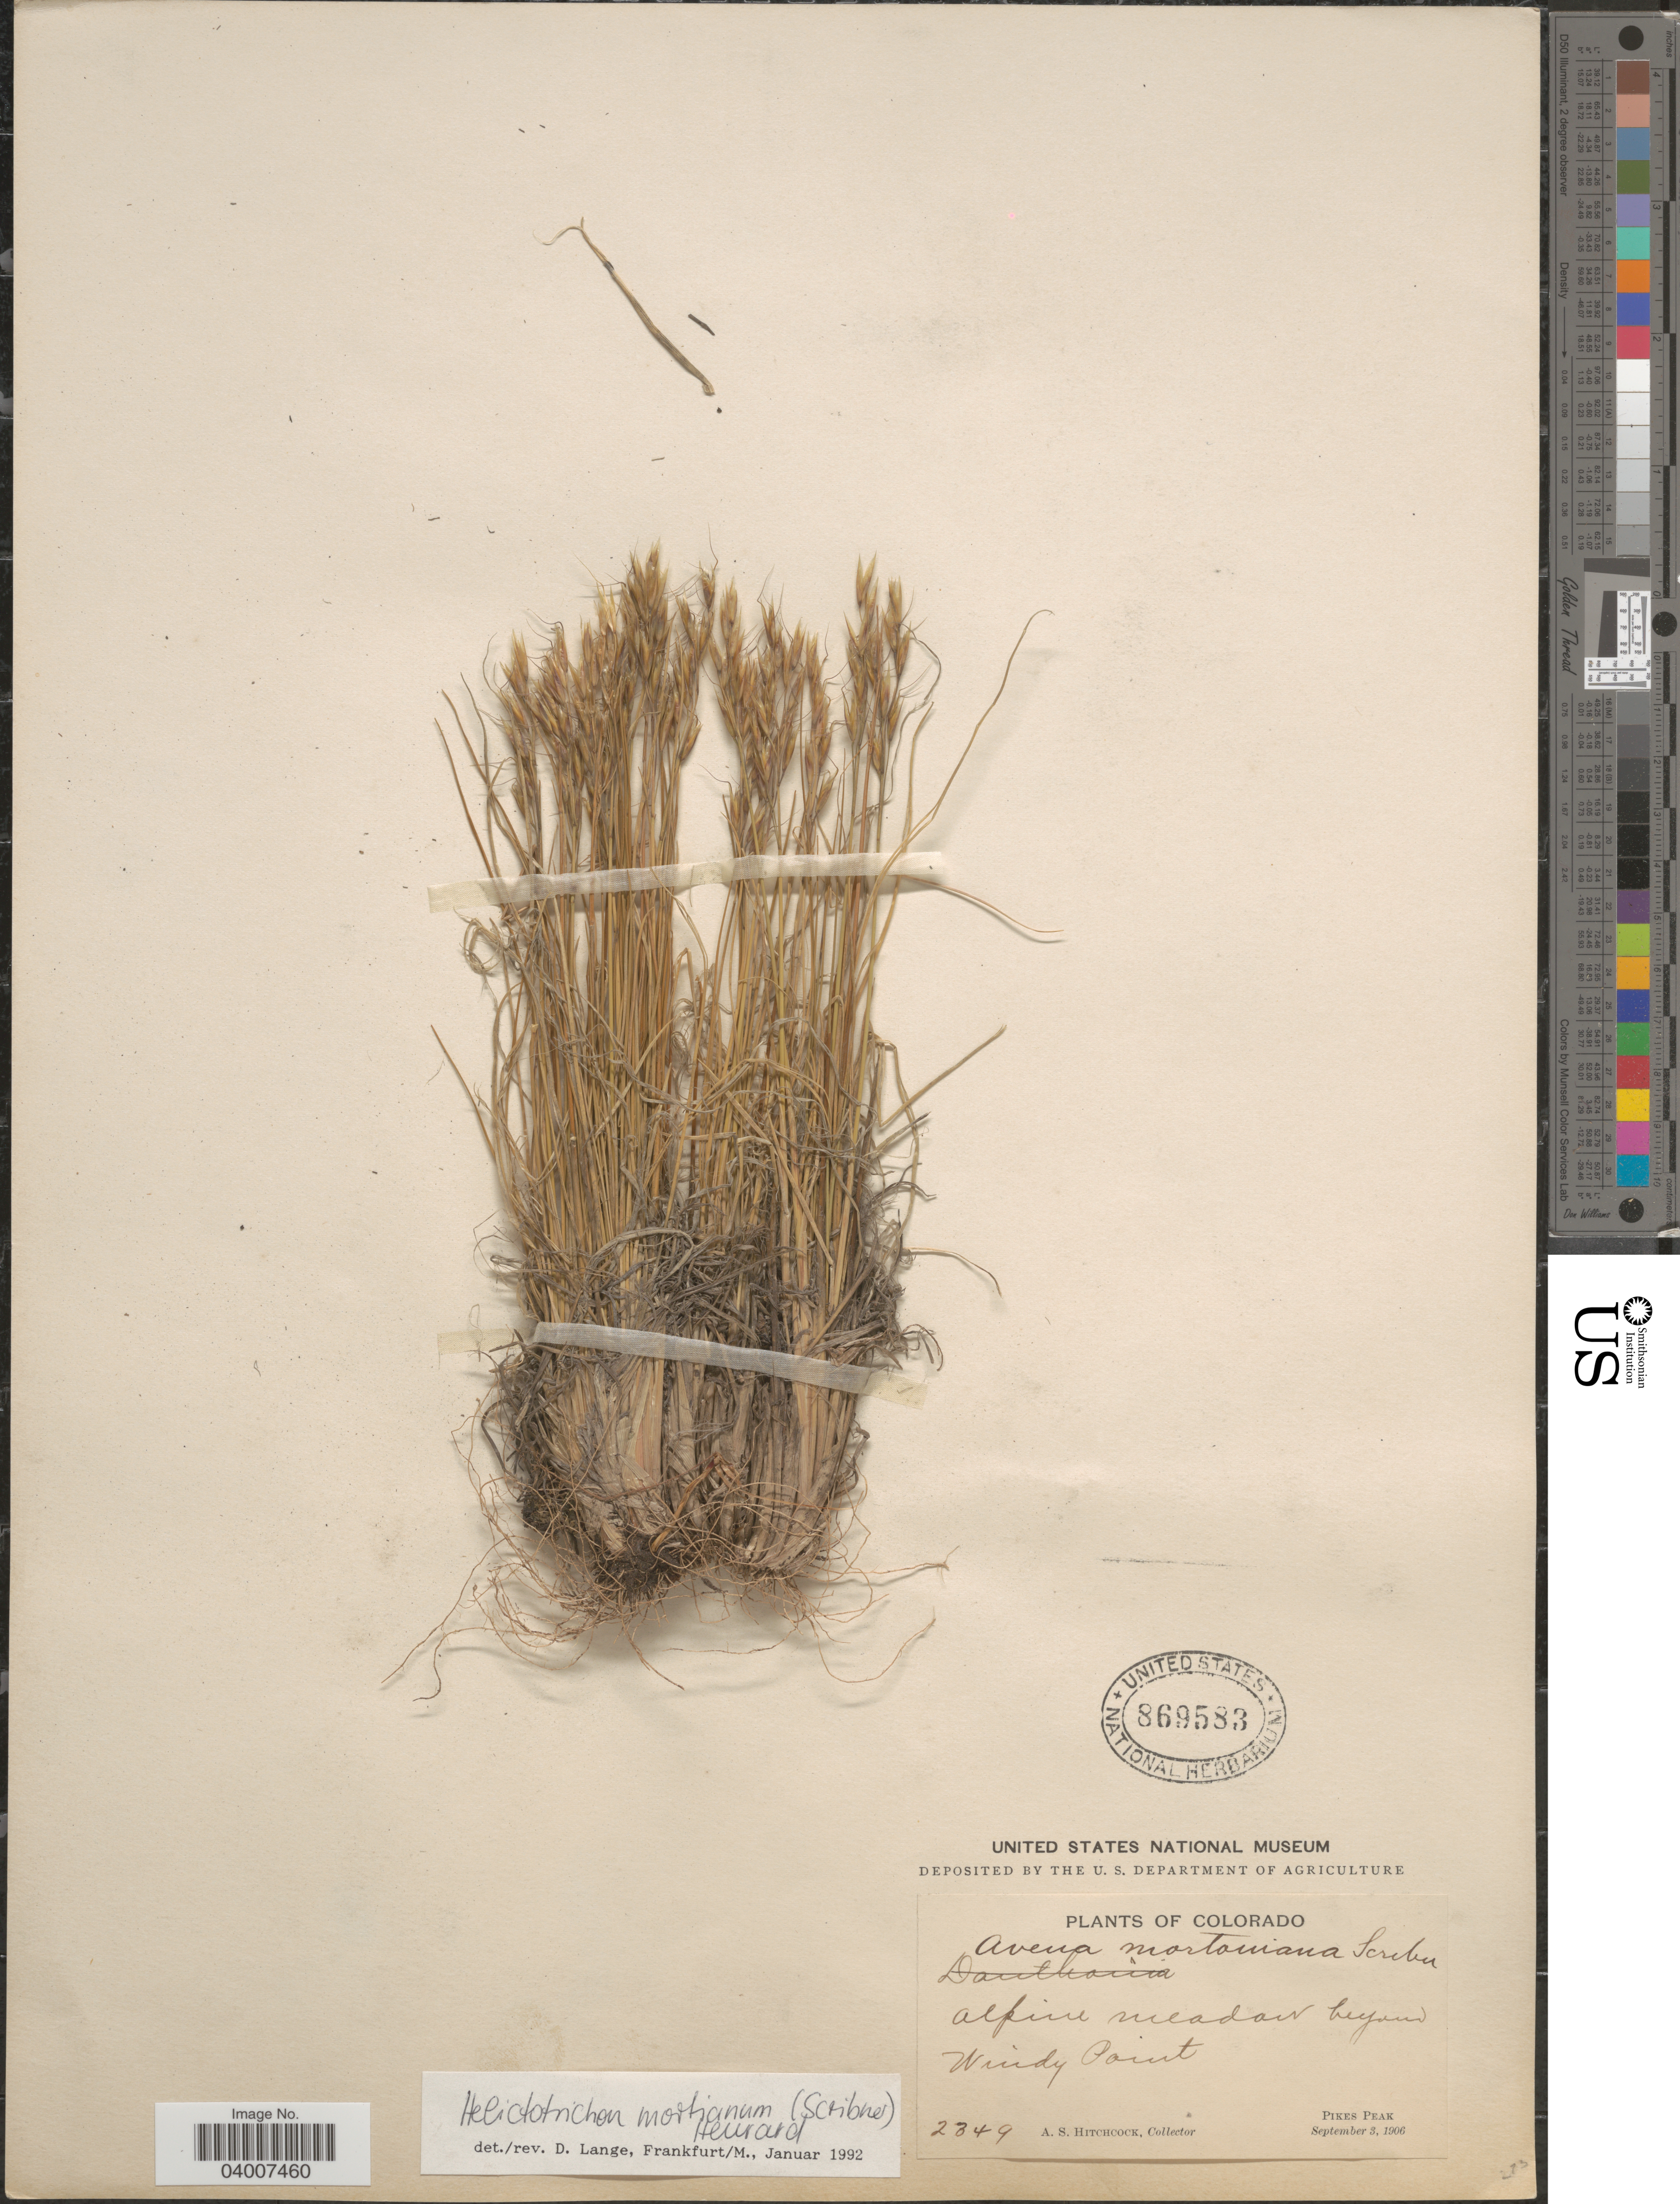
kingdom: Plantae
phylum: Tracheophyta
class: Liliopsida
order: Poales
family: Poaceae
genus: Helictotrichon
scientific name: Helictotrichon mortonianum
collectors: A. S. Hitchcock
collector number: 2349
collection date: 1906-09-03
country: United States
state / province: Colorado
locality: Alpine meadow beyond Windy Point. Pikes Peak.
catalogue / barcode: US 869583